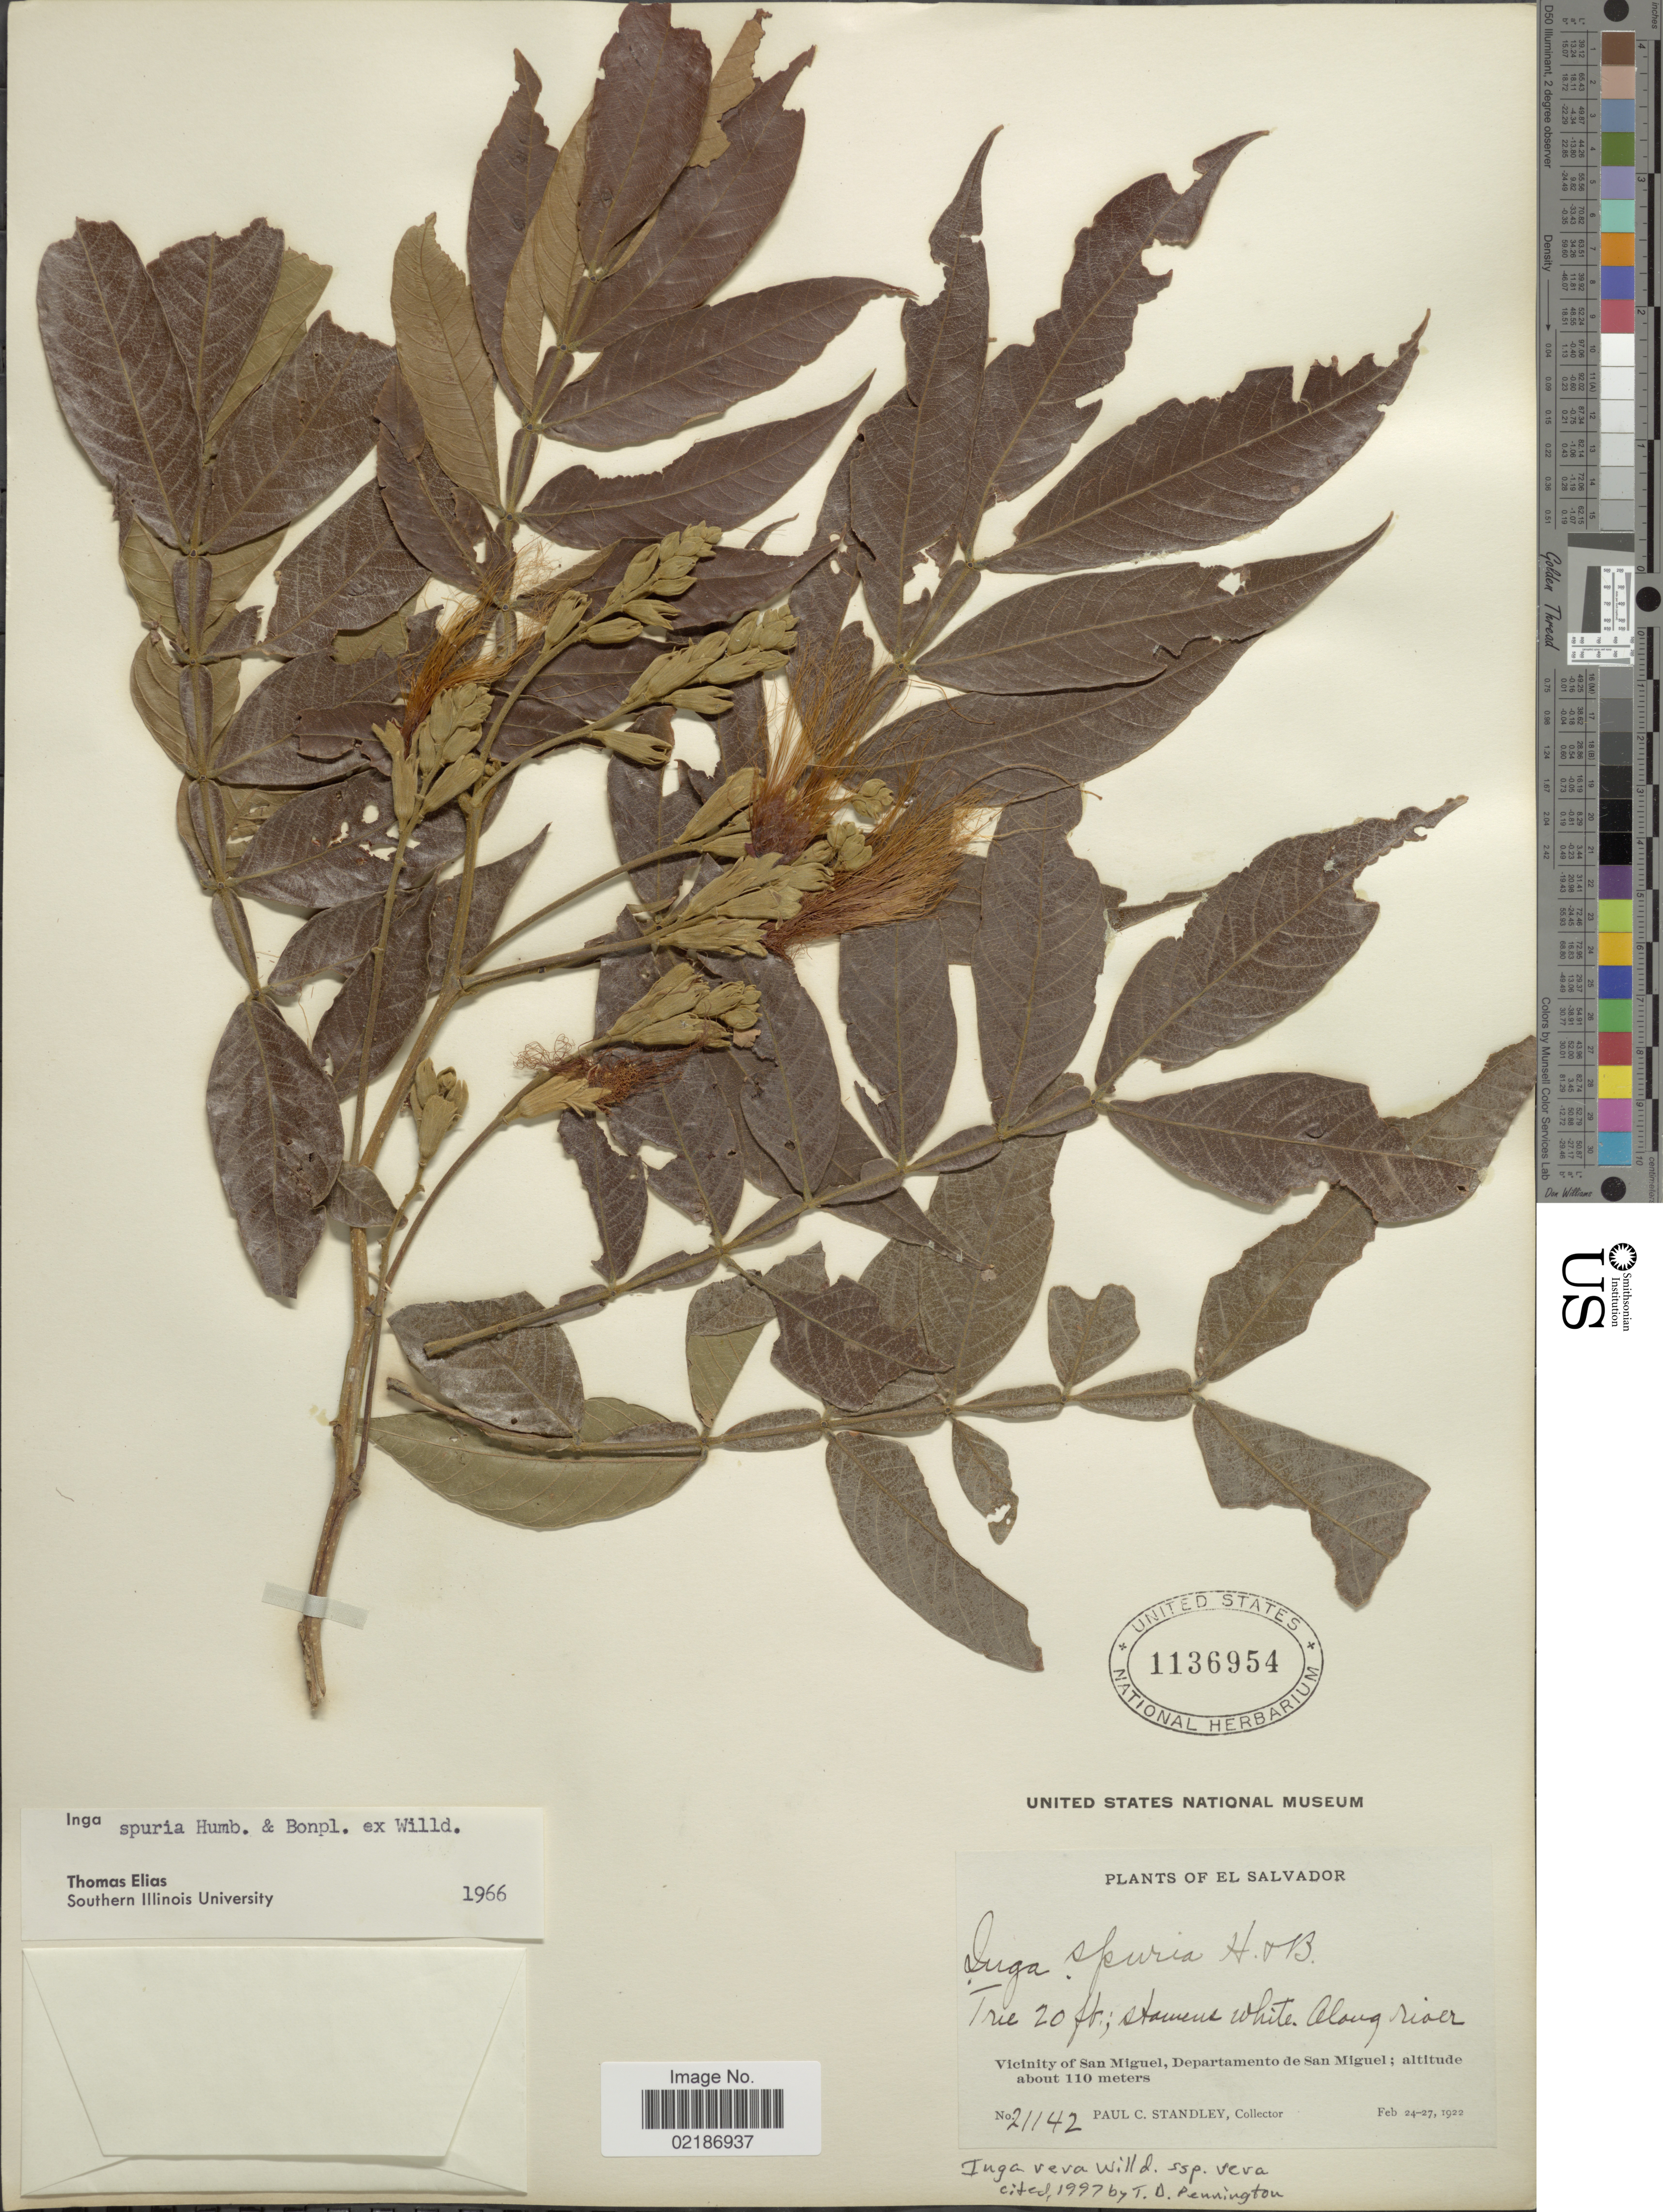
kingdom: Plantae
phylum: Tracheophyta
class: Magnoliopsida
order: Fabales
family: Fabaceae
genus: Inga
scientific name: Inga vera subsp. vera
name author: Willd.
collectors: P. C. Standley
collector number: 21142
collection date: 1922-02-24/1922-02-27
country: El Salvador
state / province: San Miguel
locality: Vicinity of San Miguel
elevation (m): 110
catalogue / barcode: US 1136954